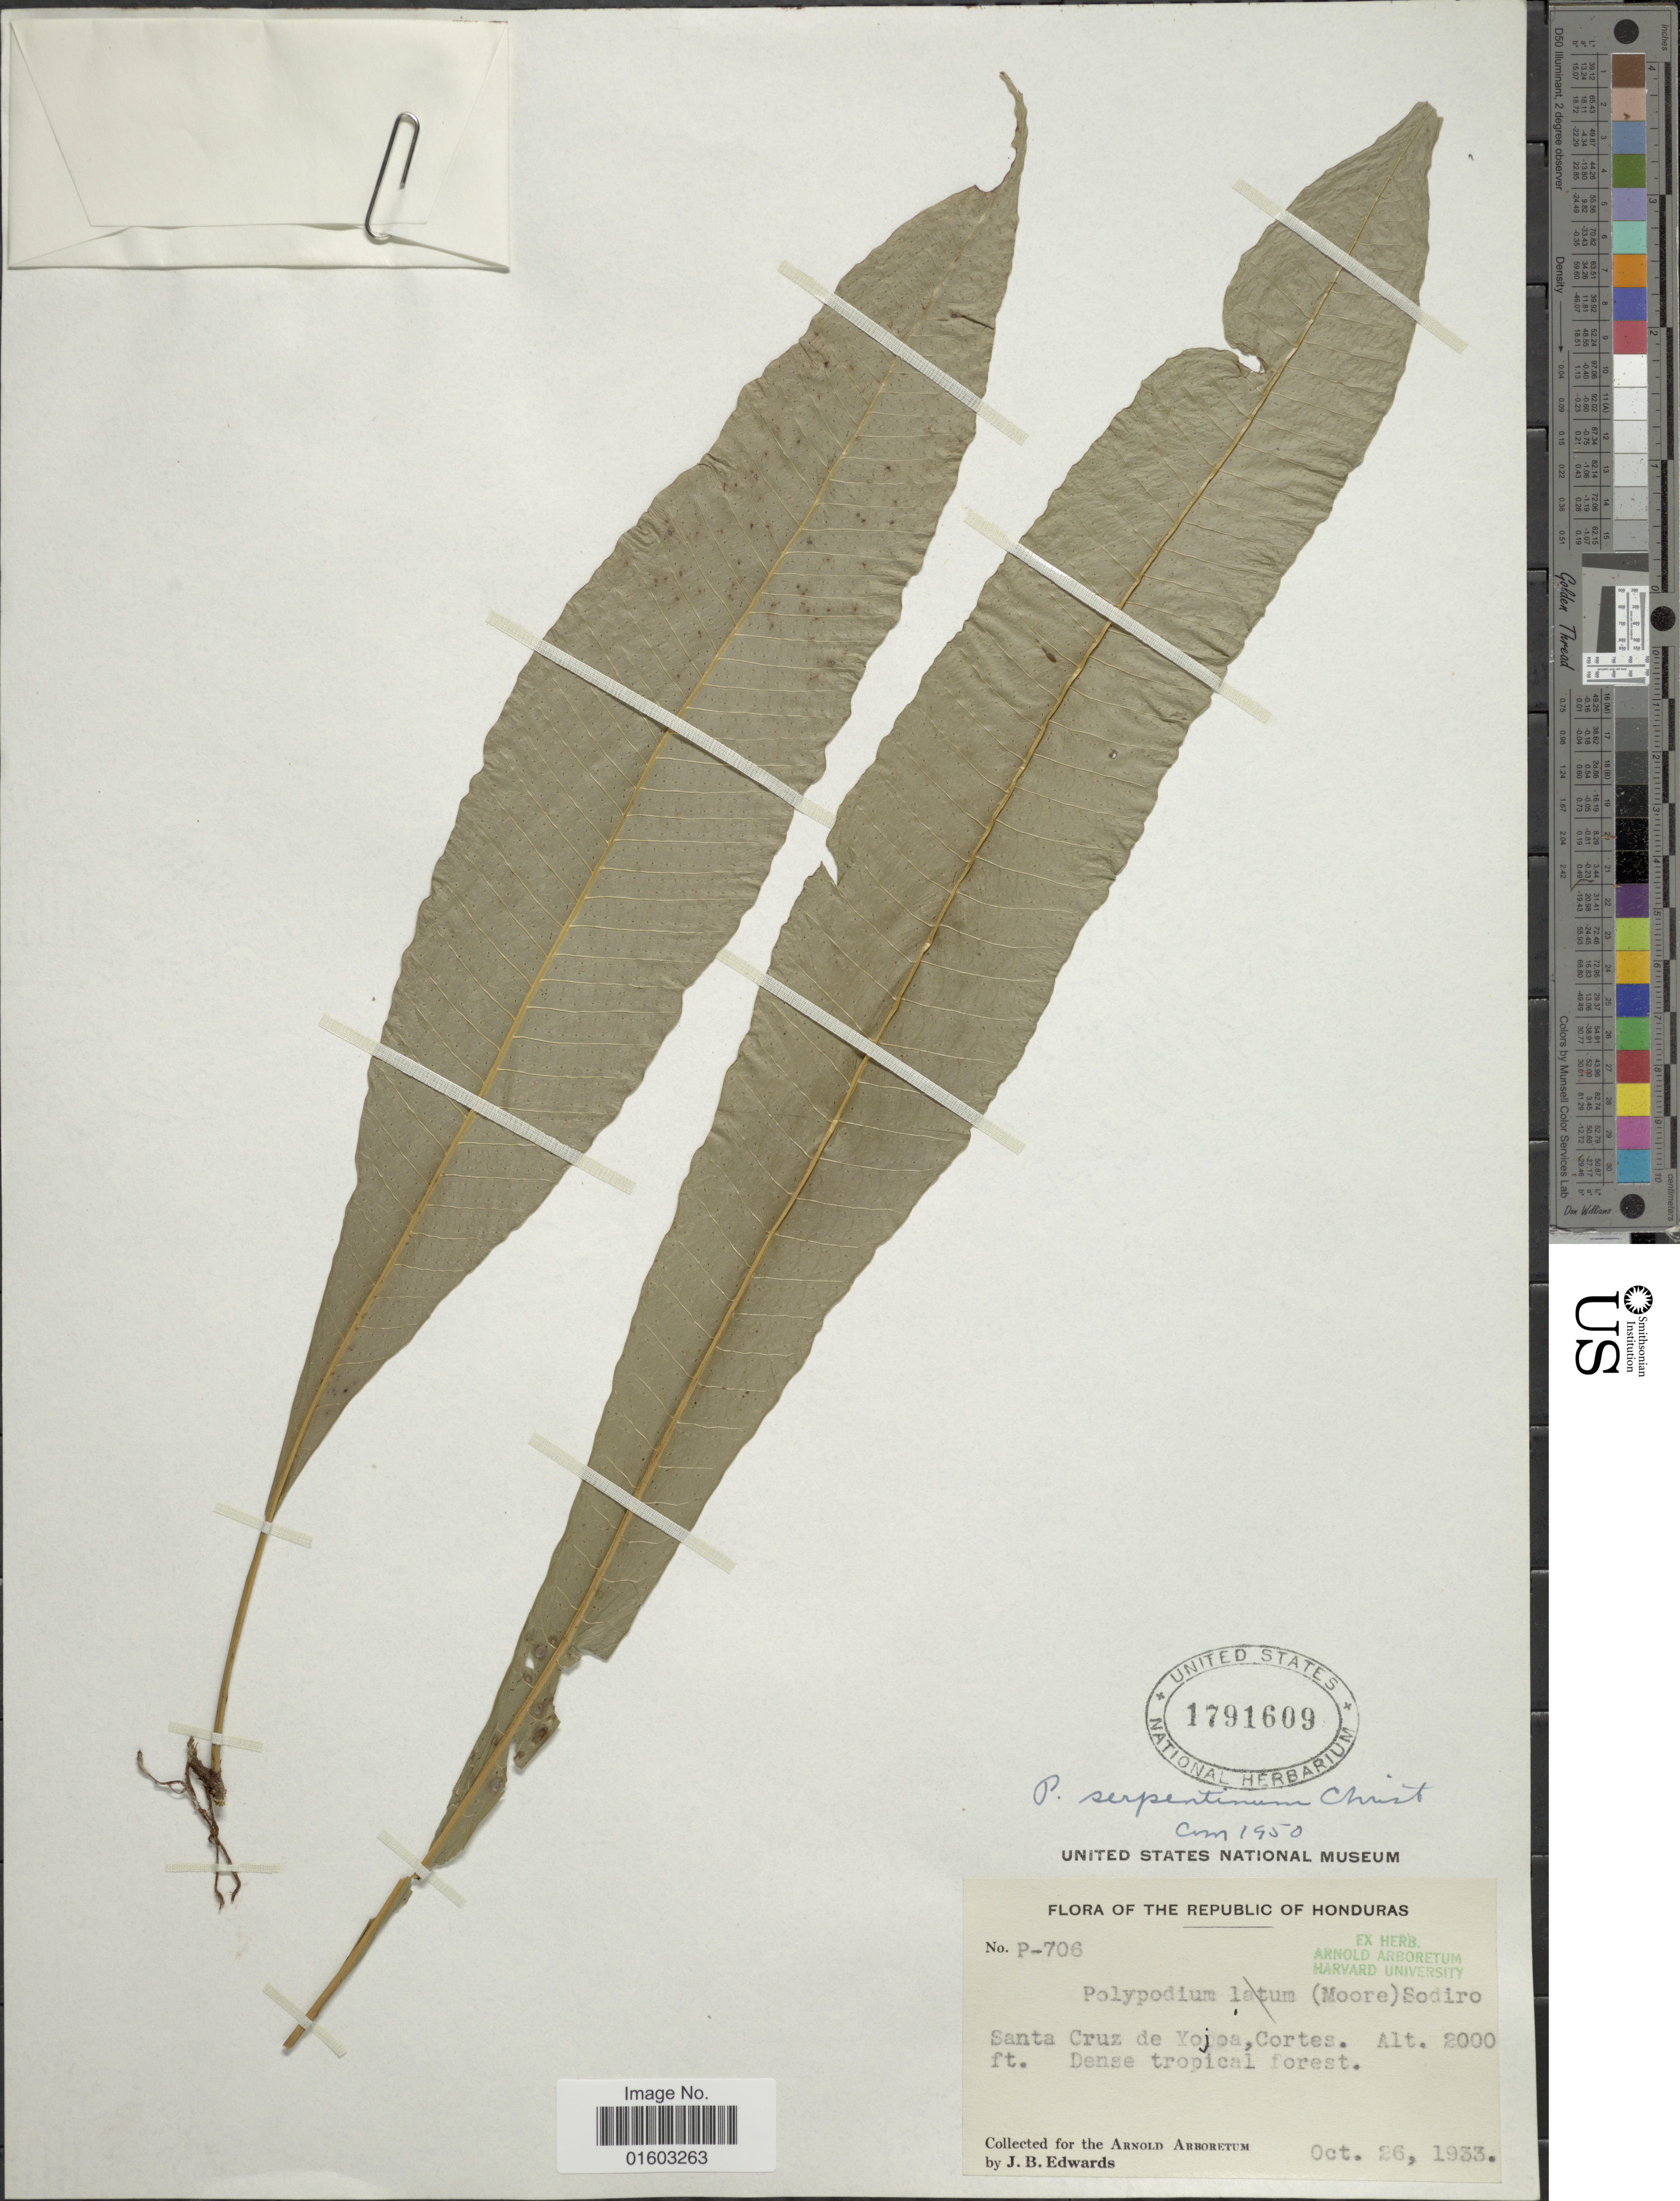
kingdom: Plantae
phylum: Tracheophyta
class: Polypodiopsida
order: Polypodiales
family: Polypodiaceae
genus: Campyloneurum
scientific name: Campyloneurum repens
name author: (Aubl.) C. Presl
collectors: J. B. Edwards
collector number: P-706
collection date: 1933-10-26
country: Honduras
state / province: Cortés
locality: Santa Cruz de Yojoa, Cortes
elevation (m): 610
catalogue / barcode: US 1791609